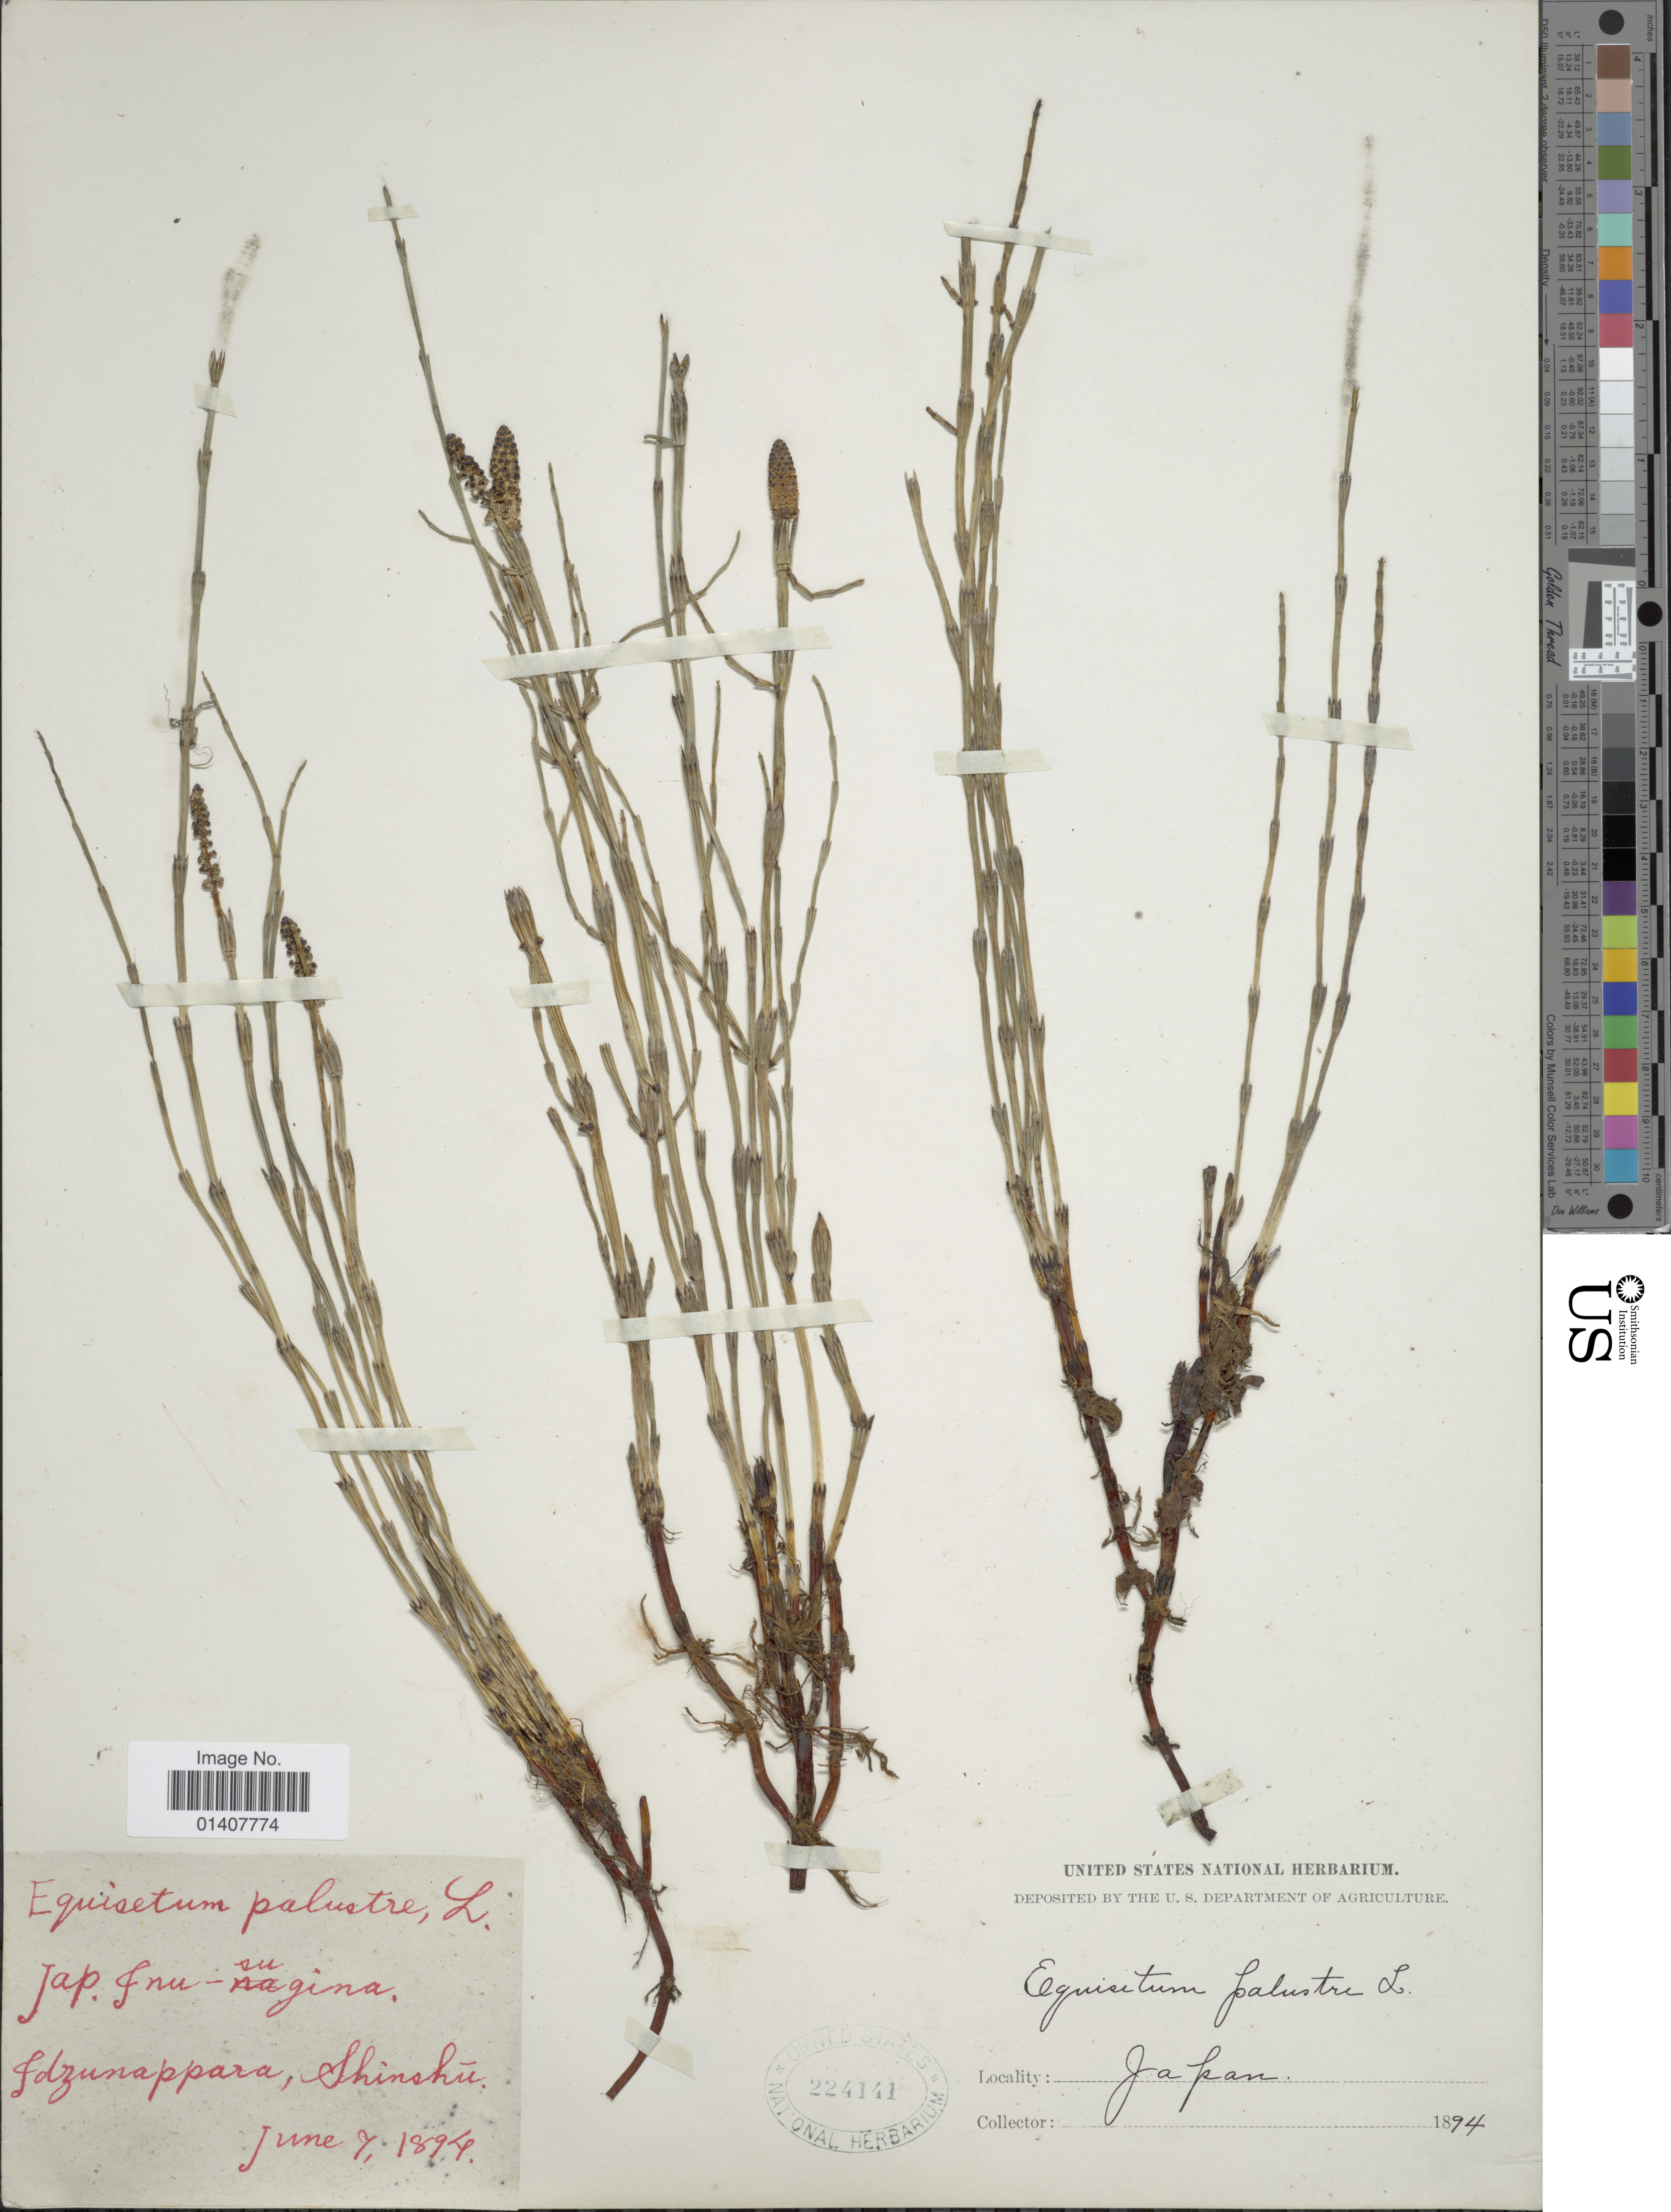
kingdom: Plantae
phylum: Tracheophyta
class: Polypodiopsida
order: Equisetales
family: Equisetaceae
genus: Equisetum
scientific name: Equisetum palustre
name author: L.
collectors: U.S. National Herbarium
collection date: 1894-06-07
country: Japan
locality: Idzunappara, Shinshu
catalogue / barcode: US 224141